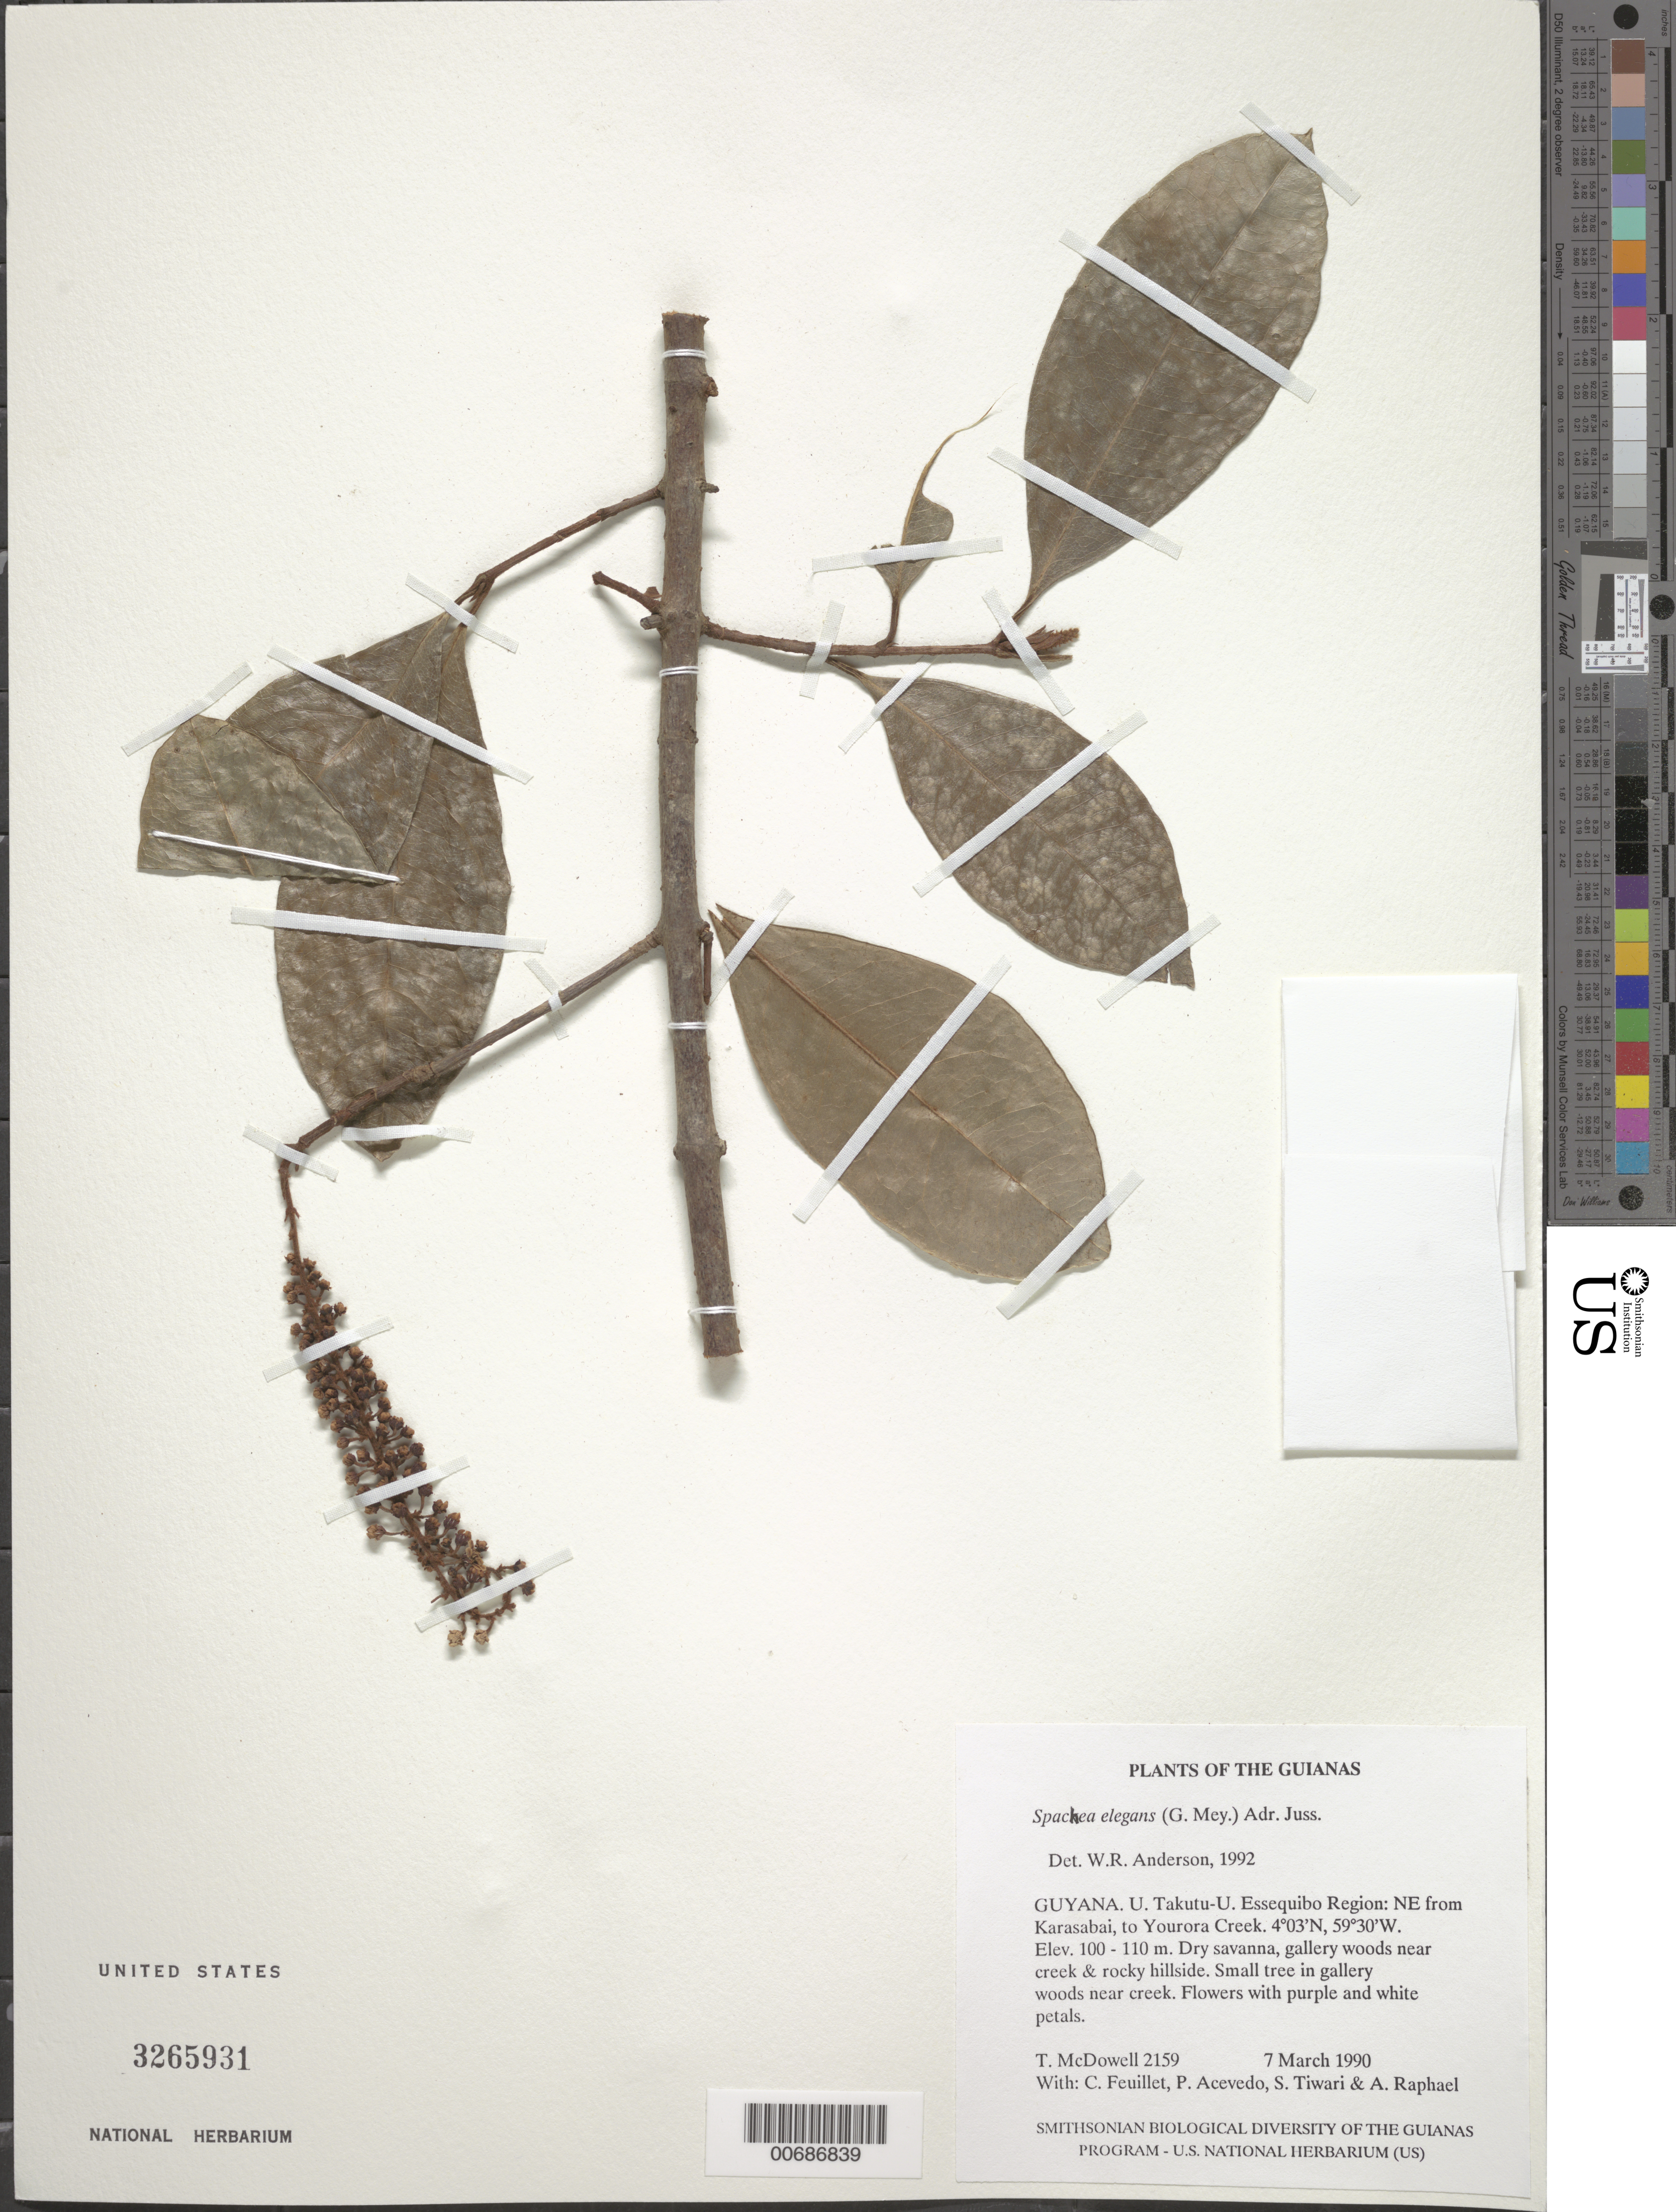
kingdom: Plantae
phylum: Tracheophyta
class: Magnoliopsida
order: Malpighiales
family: Malpighiaceae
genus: Spachea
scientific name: Spachea elegans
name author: A. Juss.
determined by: Anderson, W. R., (MICH), University of Michigan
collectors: T. McDowell, C. Feuillet, P. Acevedo-Rodr., S. Tiwari & A. Raphael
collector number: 2159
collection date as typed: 7 March 1990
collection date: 1990-03-07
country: Guyana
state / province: U. Takutu-U. Essequibo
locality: NE from Karasabai, to Yourora Creek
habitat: Dry savanna, gallery woods near creek & rocky hillside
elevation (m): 100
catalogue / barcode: US 3265931